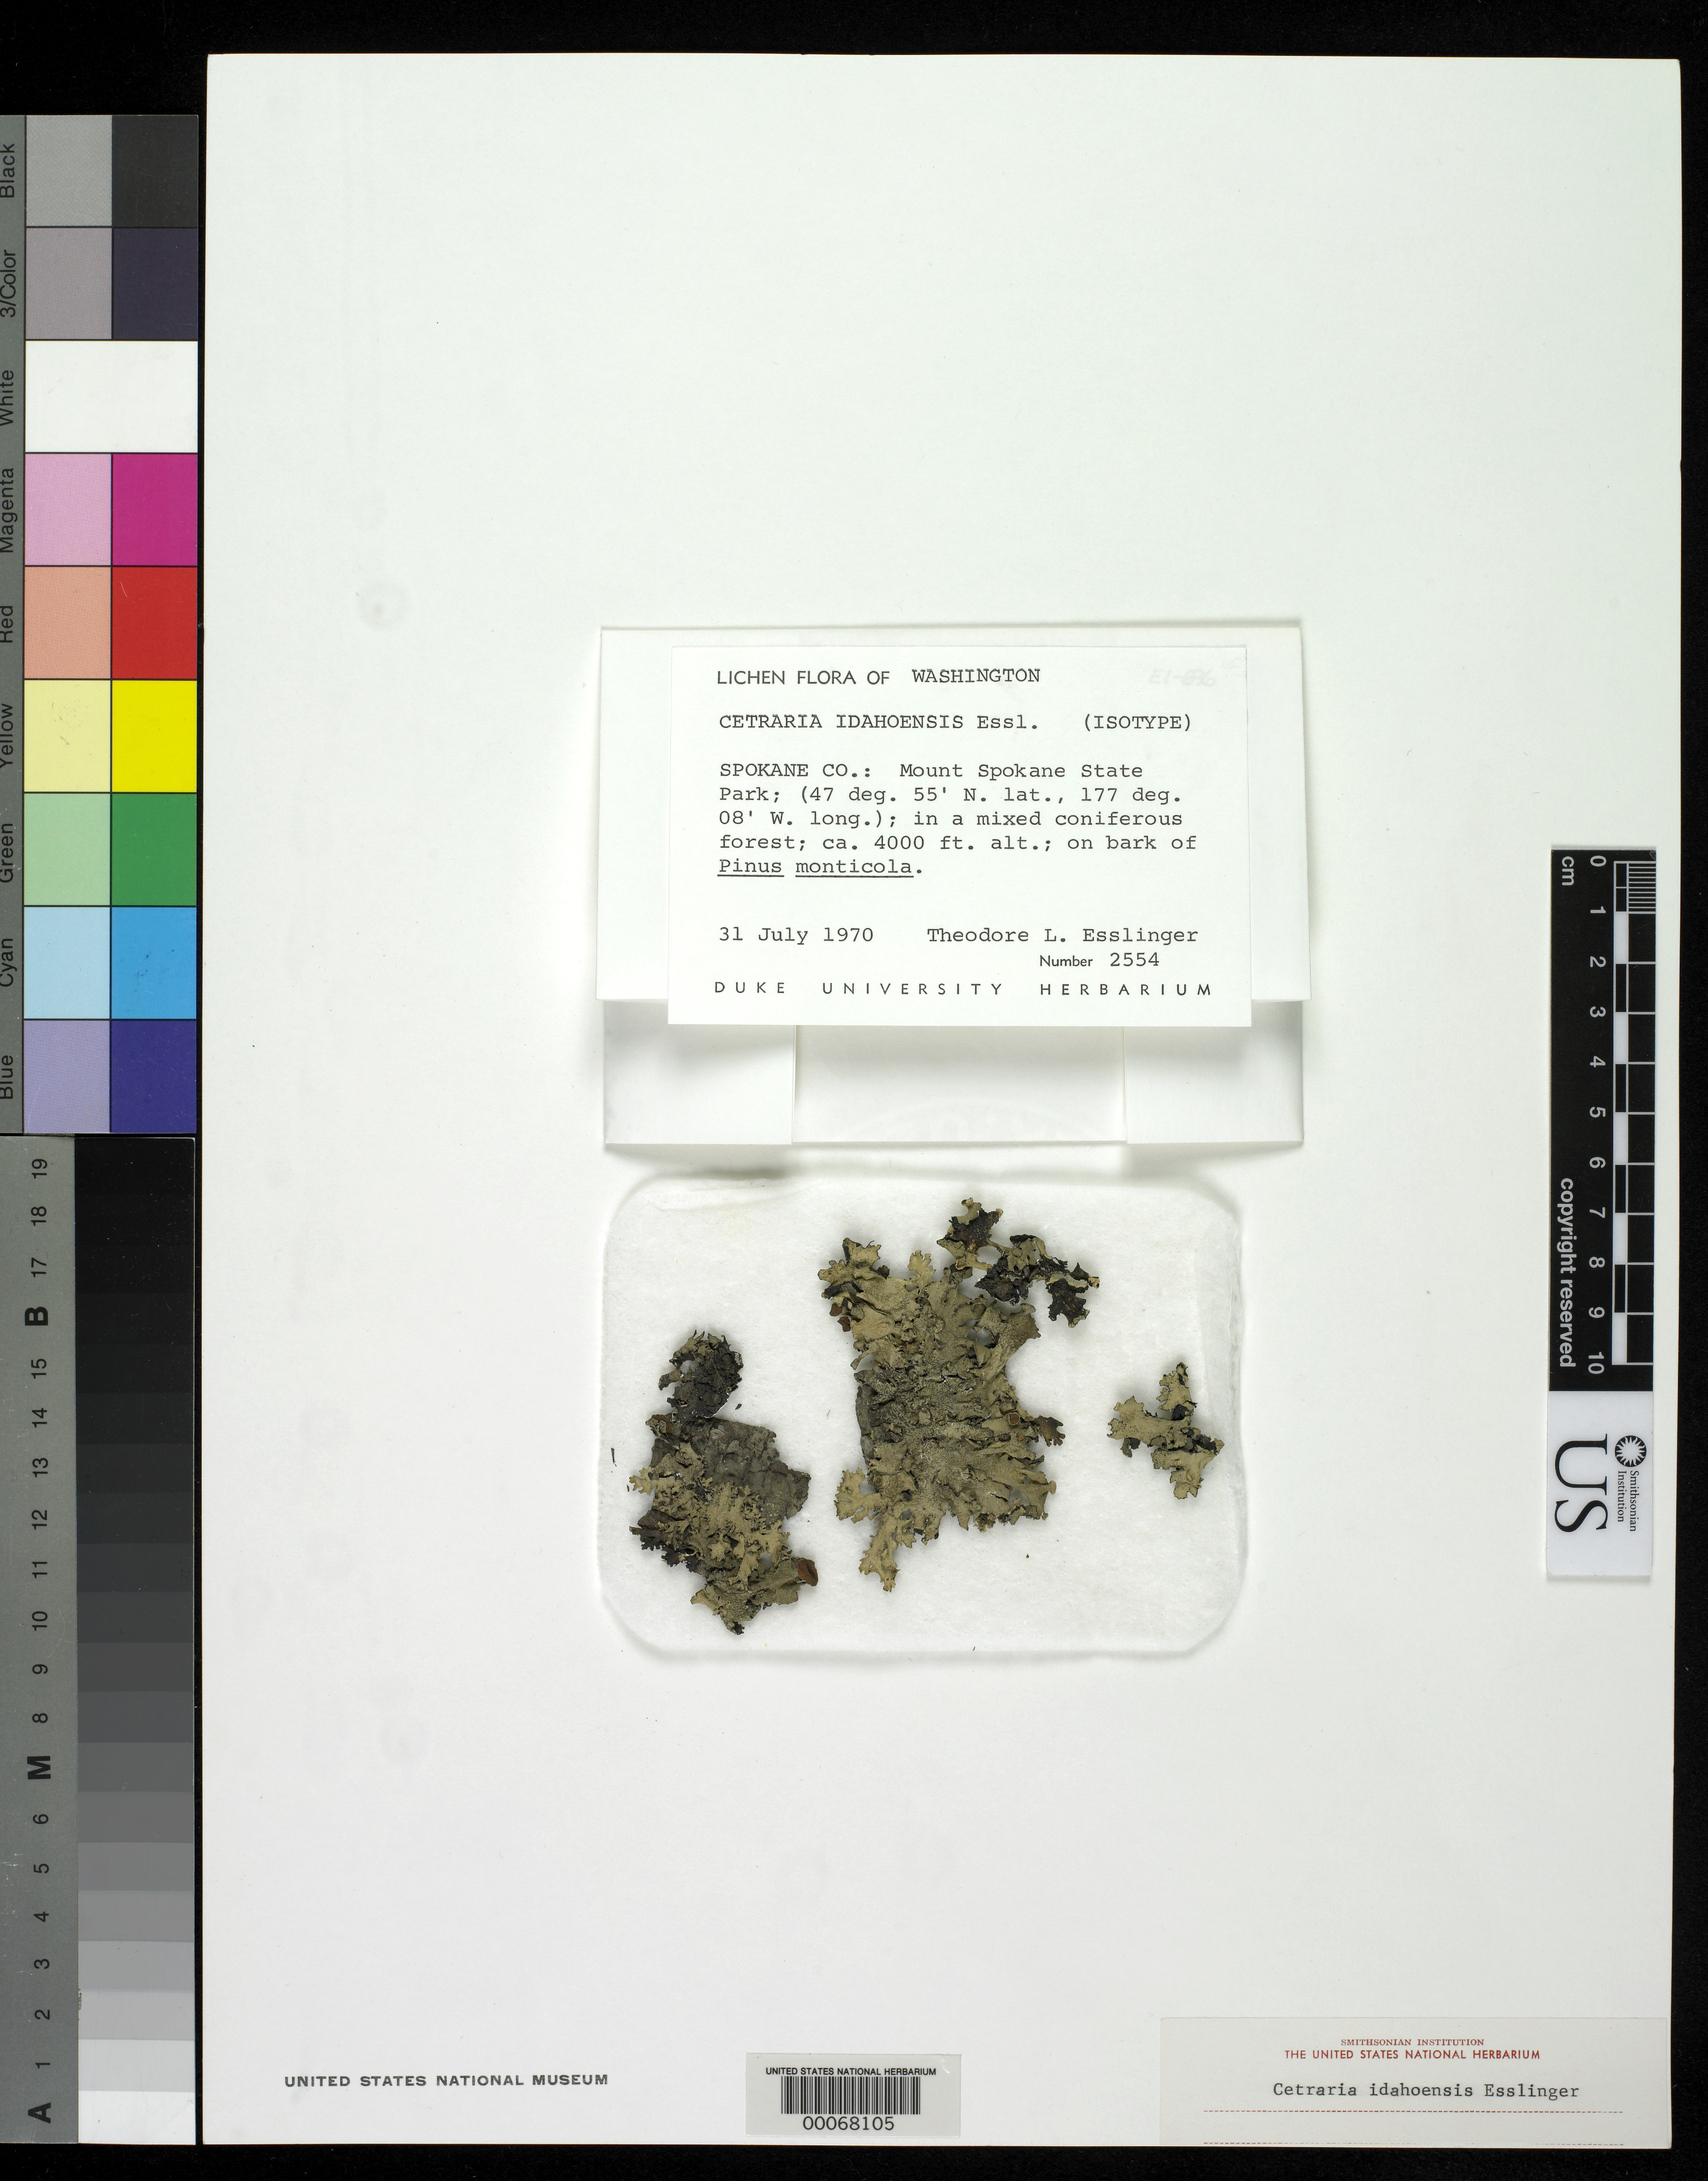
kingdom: Fungi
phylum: Ascomycota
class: Lecanoromycetes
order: Lecanorales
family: Parmeliaceae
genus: Cetraria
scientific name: Cetraria idahoensis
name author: Essl.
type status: Isotype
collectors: T. L. Esslinger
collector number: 2554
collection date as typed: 31 Jul 1970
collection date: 1970-07-31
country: United States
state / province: Washington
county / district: Spokane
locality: Mt. Spokane State Park; alt. 4000 ft.